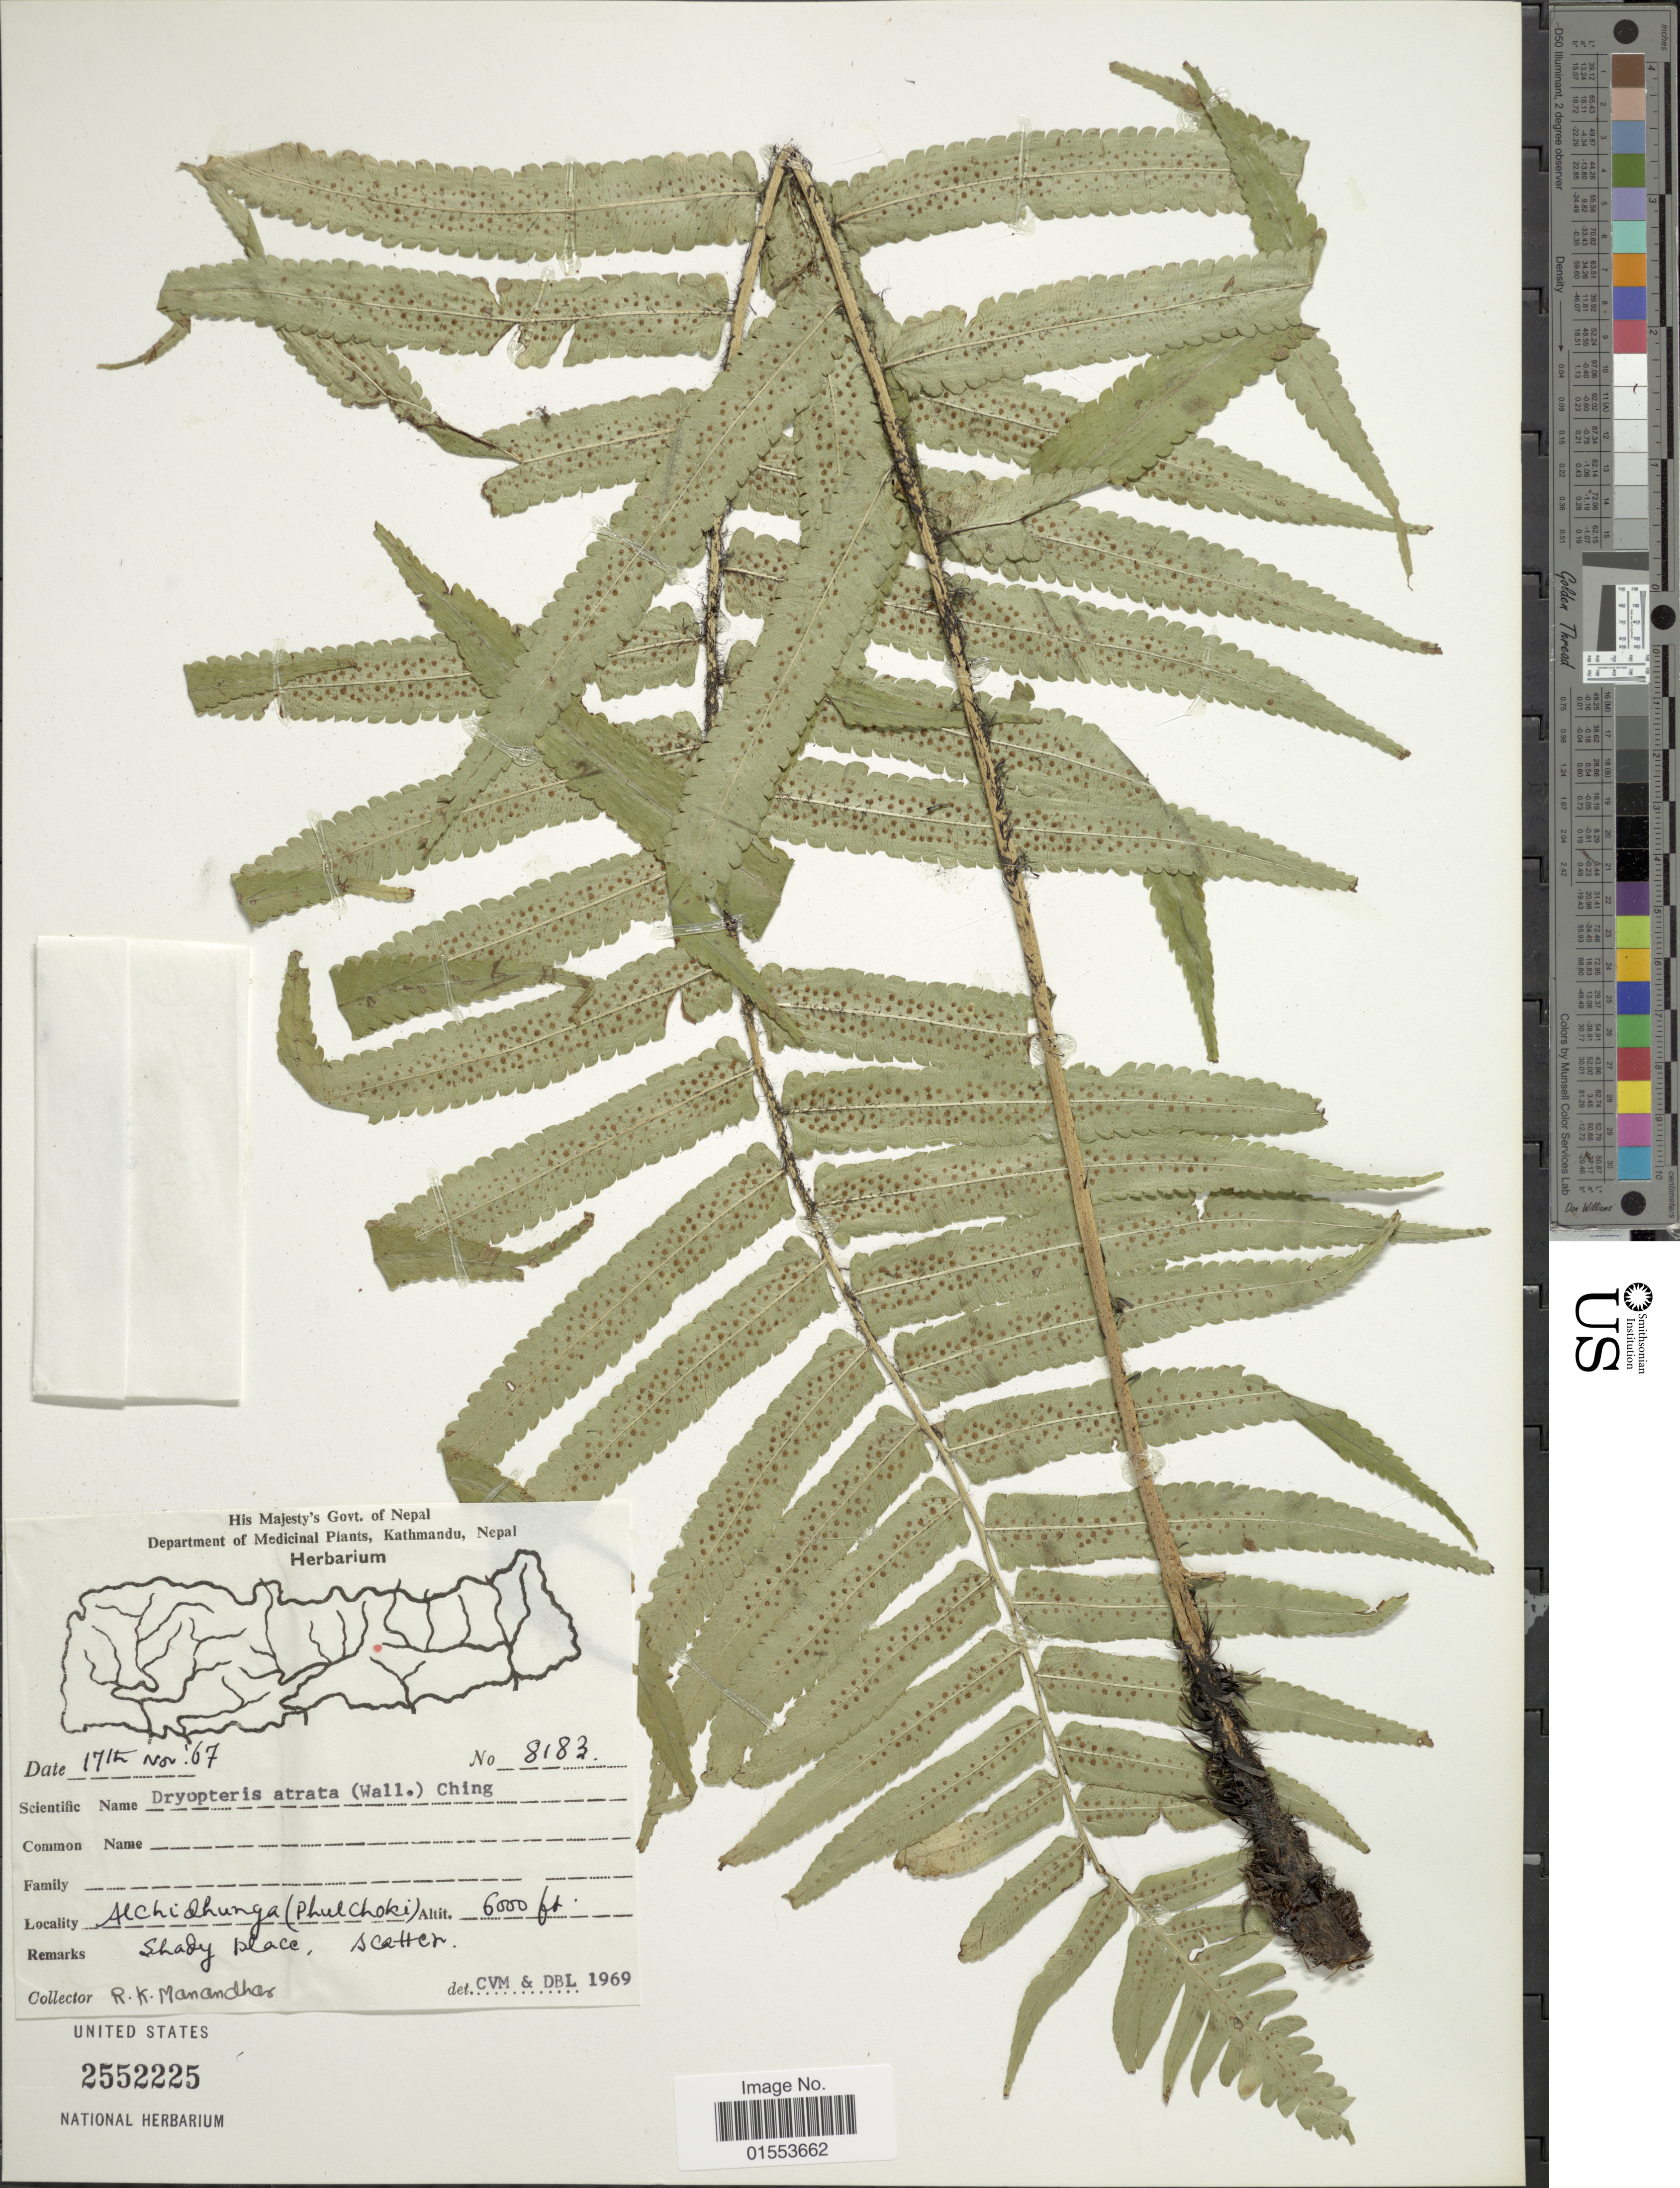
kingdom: Plantae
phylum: Tracheophyta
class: Polypodiopsida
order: Polypodiales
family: Dryopteridaceae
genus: Dryopteris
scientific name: Dryopteris atrata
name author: (Wall. ex Kunze) Ching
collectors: R. Manandhar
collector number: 8183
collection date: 1967-11-17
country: Nepal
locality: Alchidhunga (Phulchoki).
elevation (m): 1829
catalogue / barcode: US 2552225